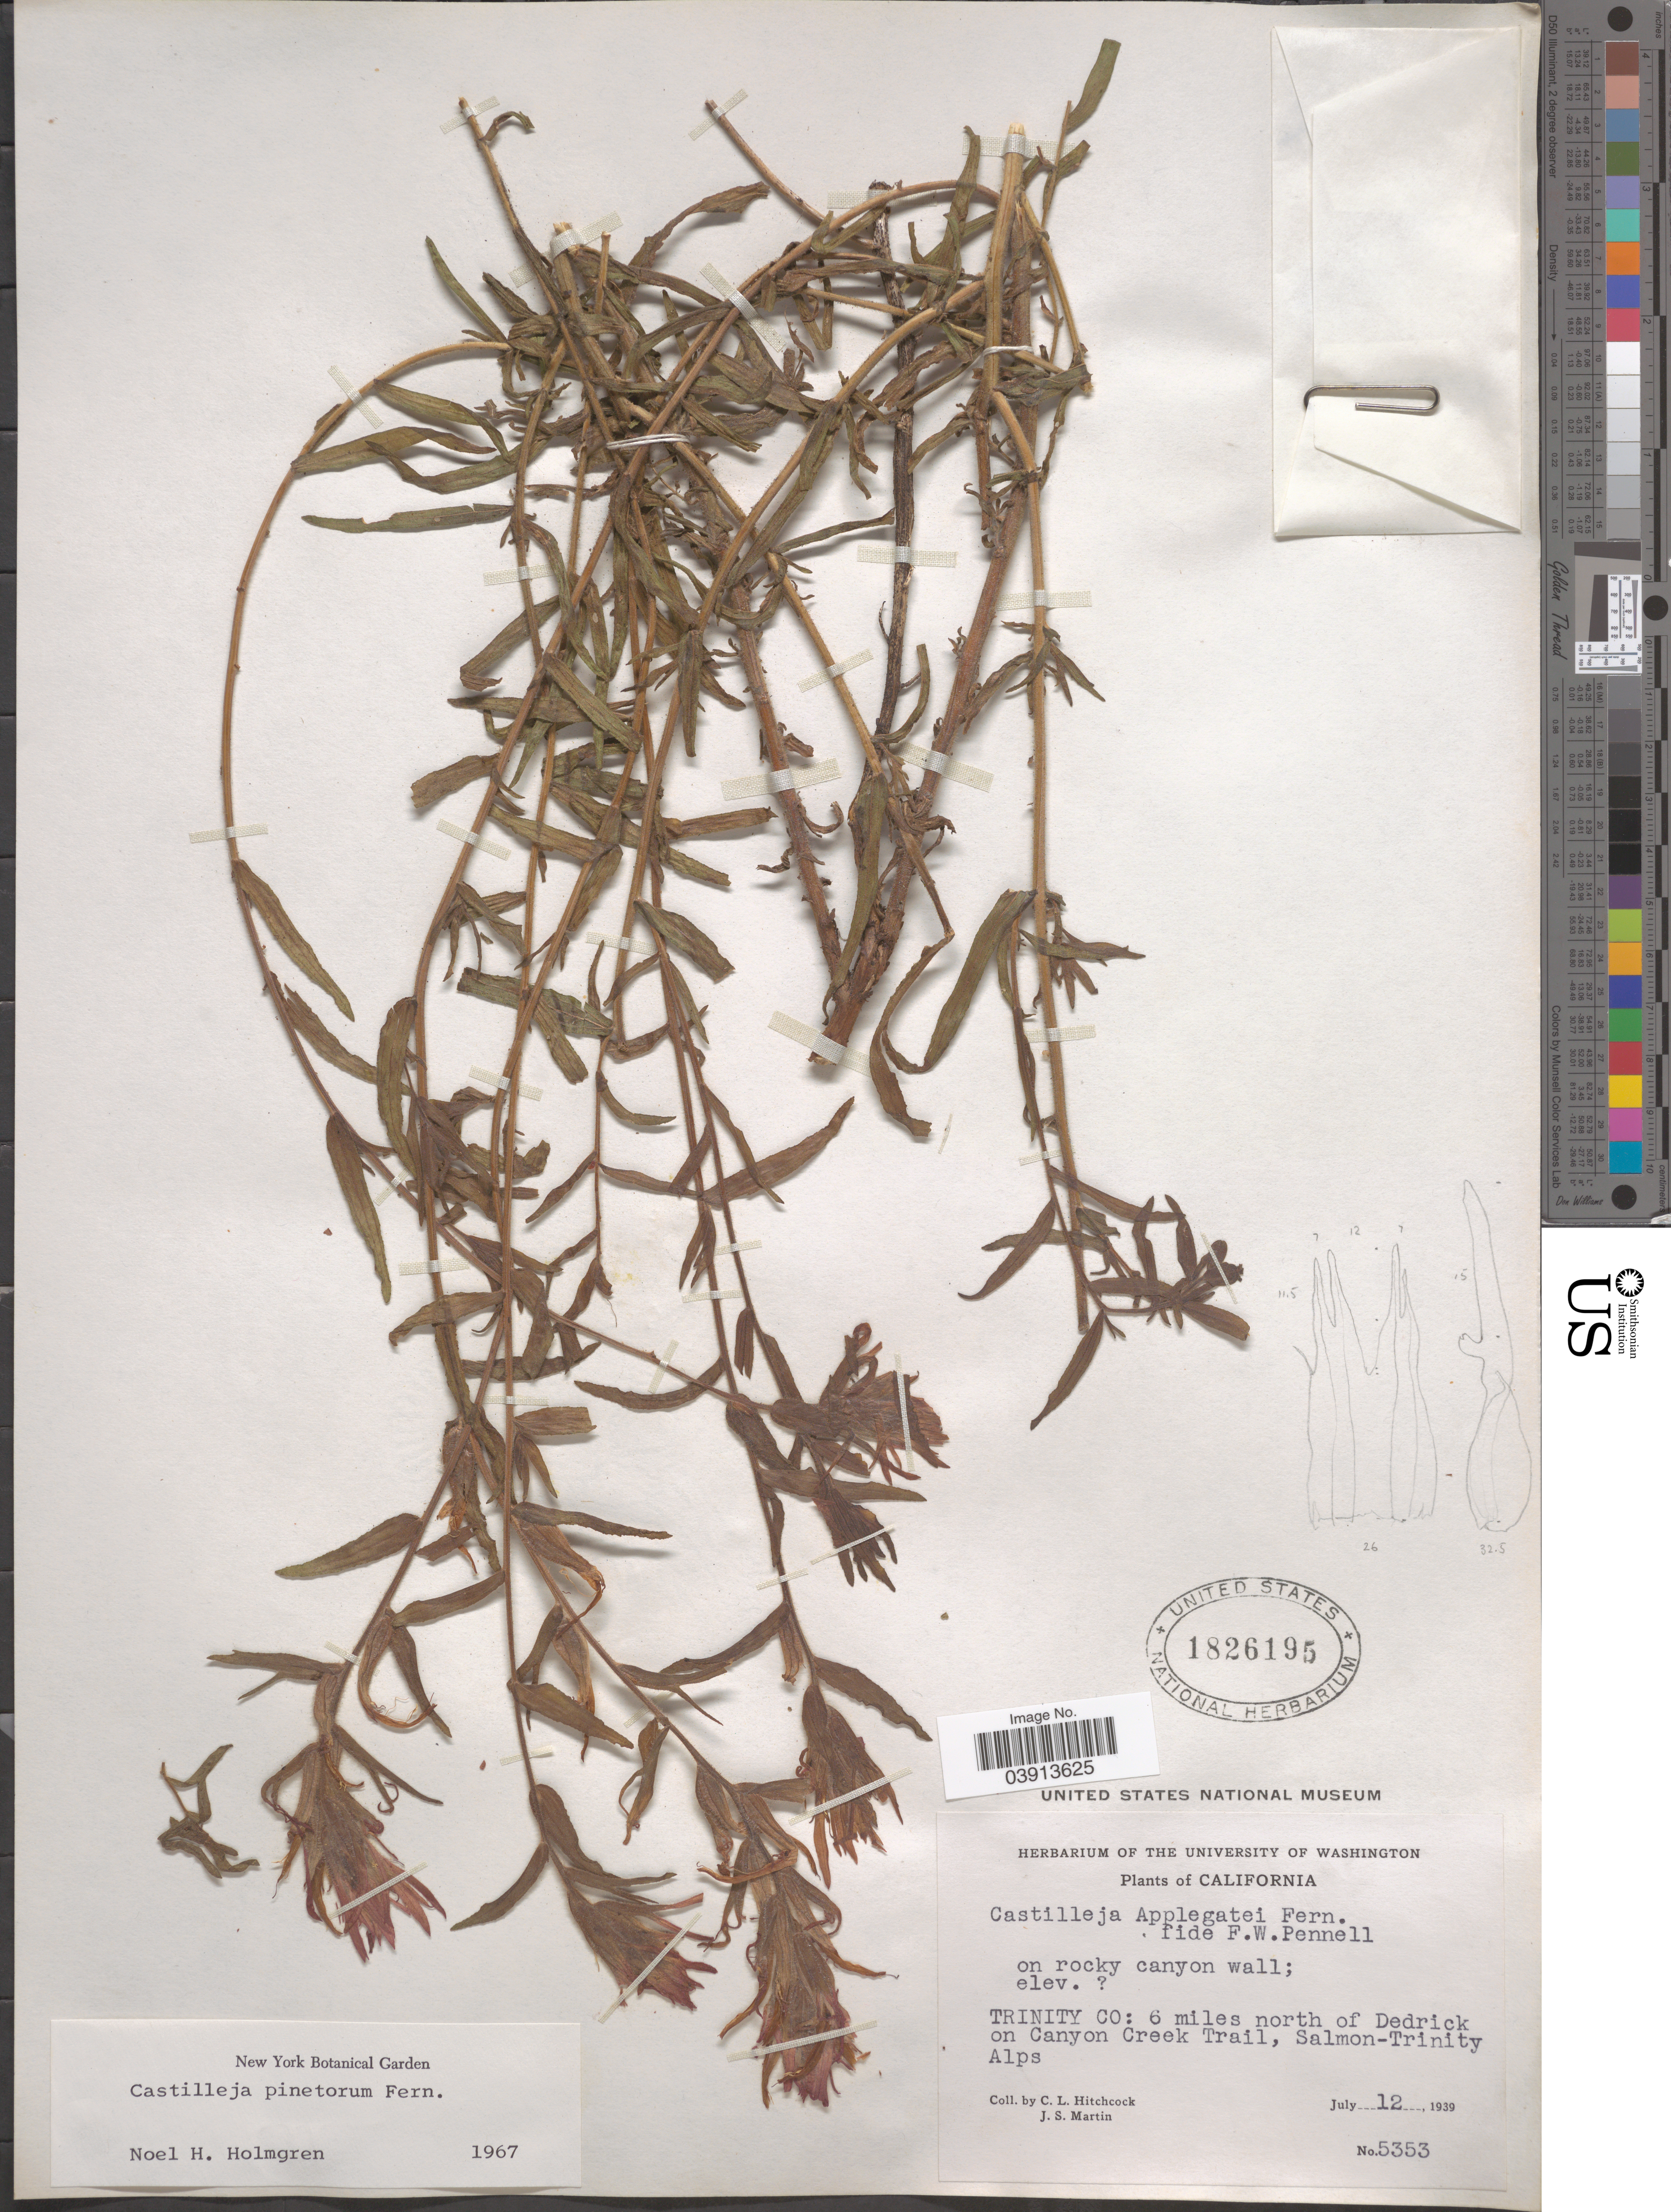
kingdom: Plantae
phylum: Tracheophyta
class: Magnoliopsida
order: Lamiales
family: Orobanchaceae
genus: Castilleja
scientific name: Castilleja pinetorum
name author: Fernald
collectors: C. L. Hitchcock & J. S. Martin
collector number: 5353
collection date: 1939-07-12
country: United States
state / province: California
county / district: Trinity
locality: Trinity Co: 6 miles north of Dedrick on Canyon Creek Trail, Salmon-Trinity Alps.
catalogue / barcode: US 1826195